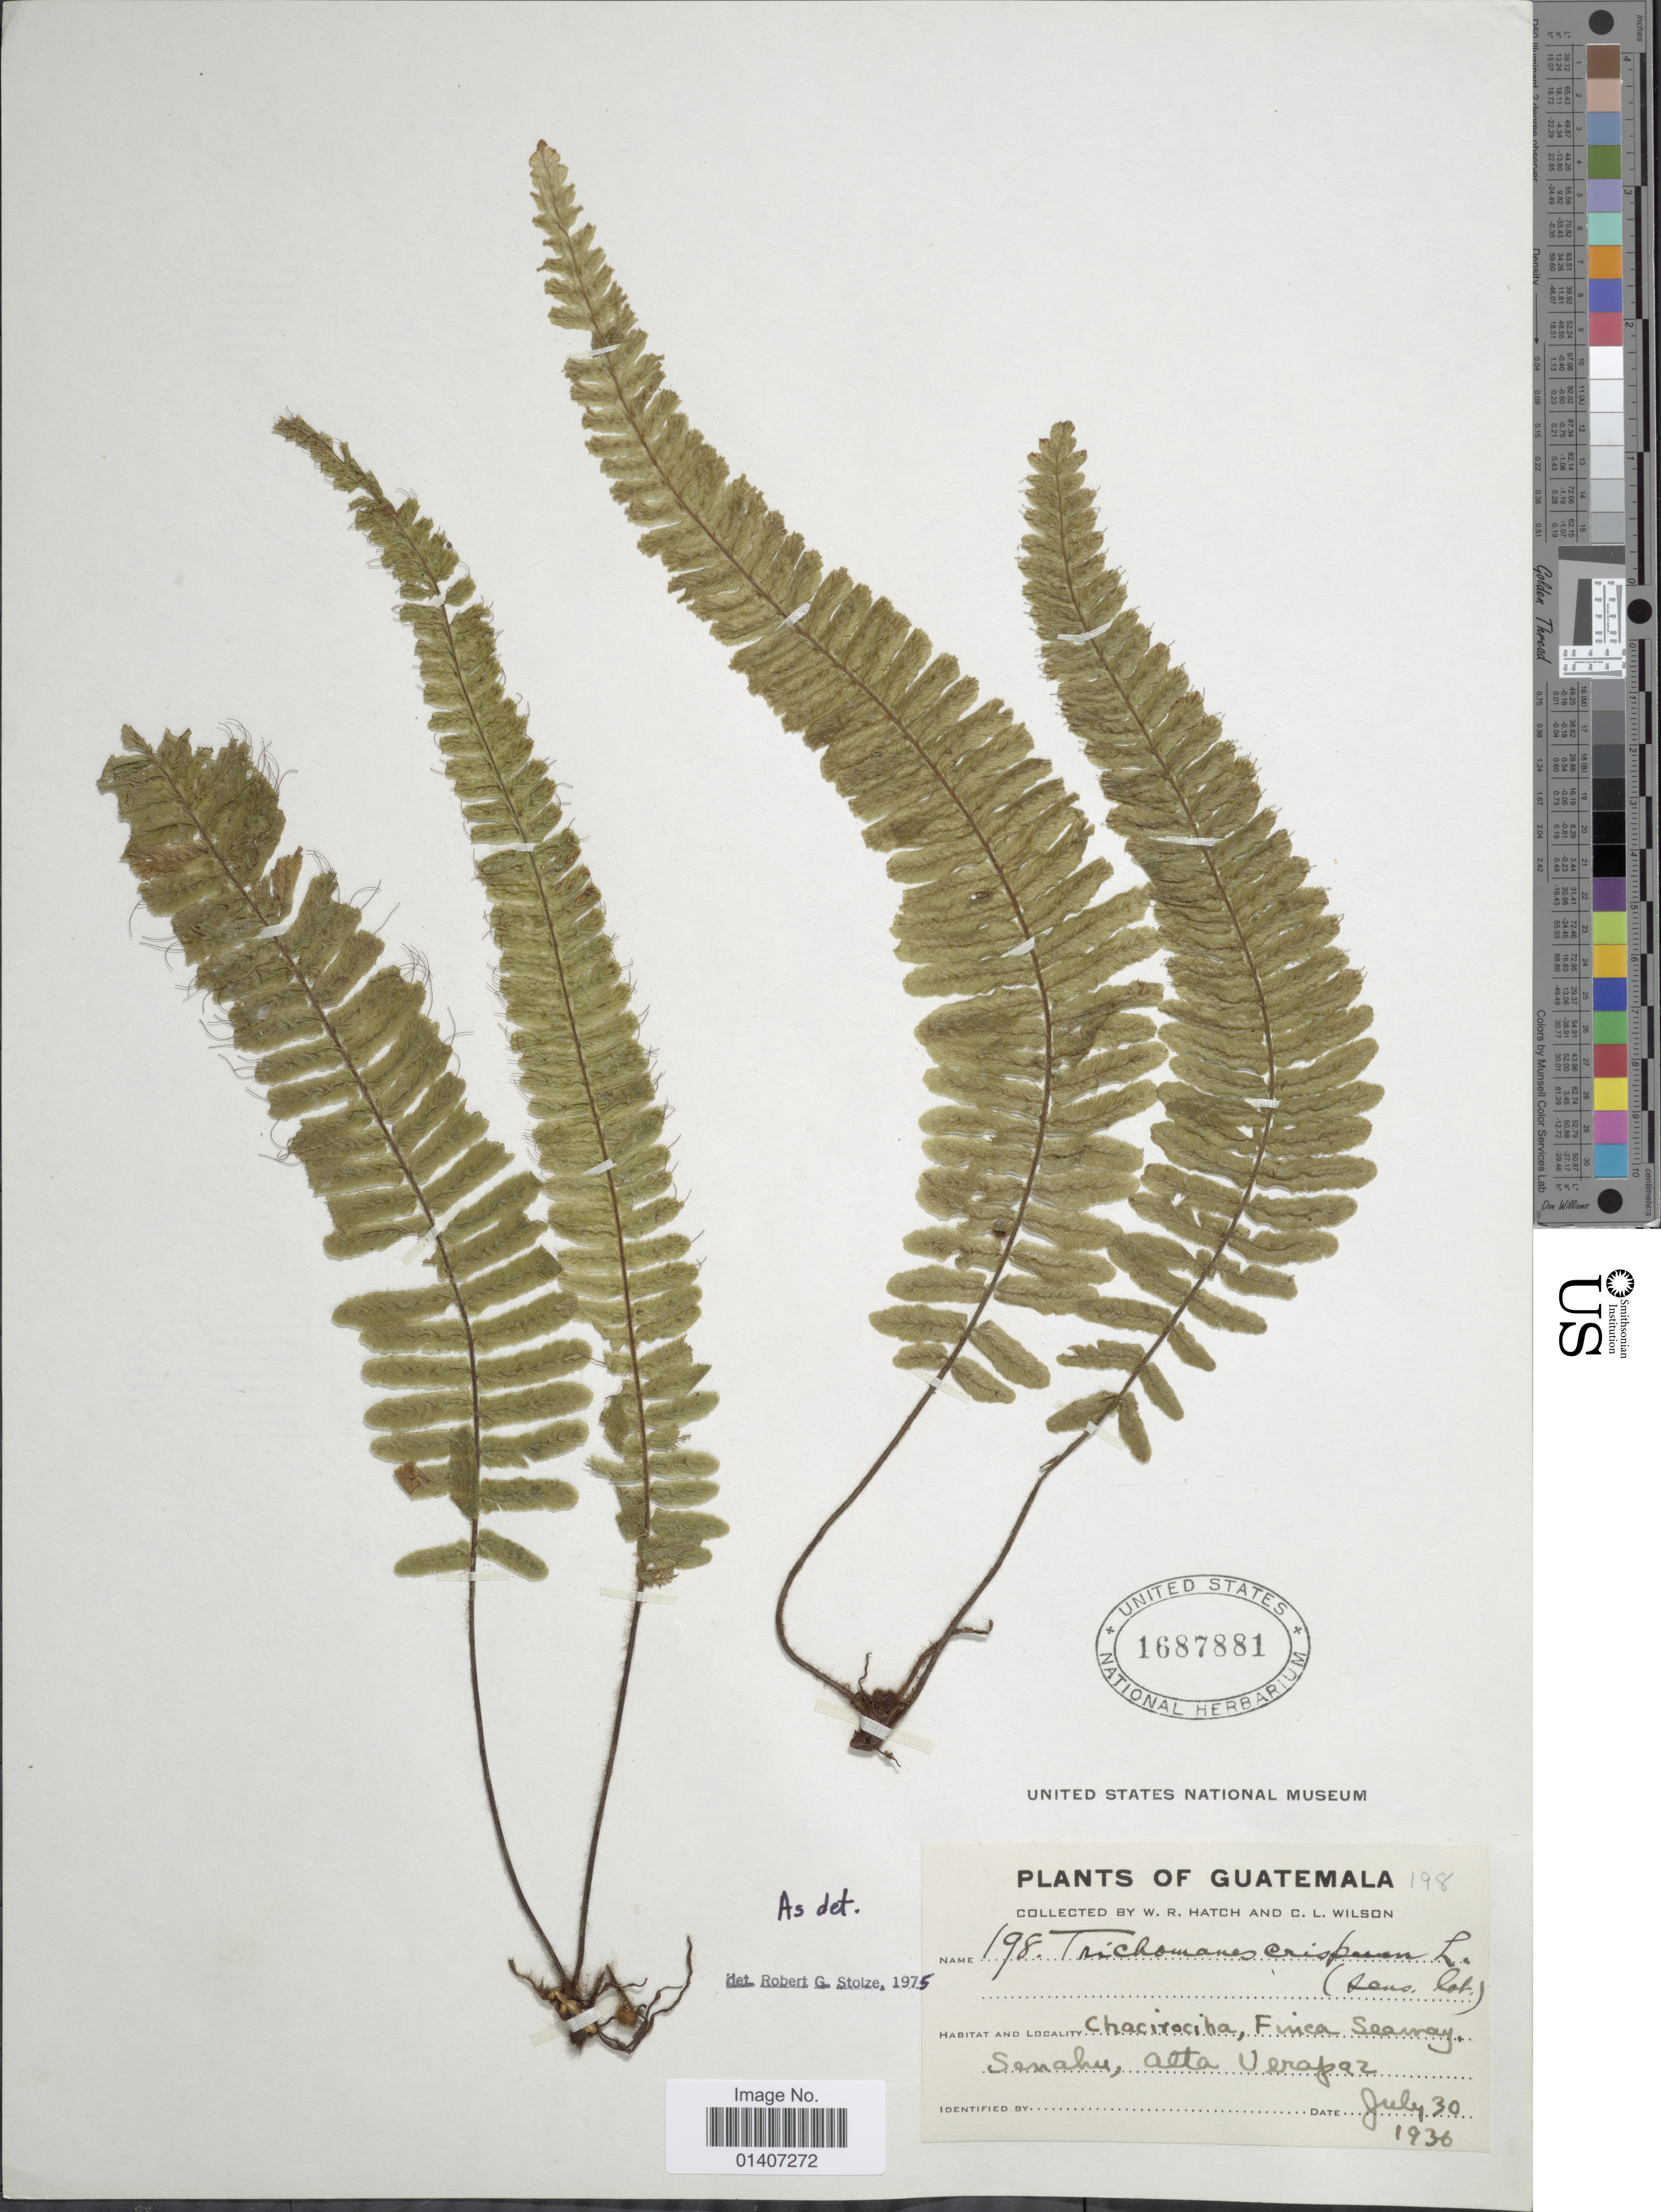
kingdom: Plantae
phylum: Tracheophyta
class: Polypodiopsida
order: Hymenophyllales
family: Hymenophyllaceae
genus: Trichomanes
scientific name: Trichomanes crispum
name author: L.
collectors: W. Hatch & C. L. Wilson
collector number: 198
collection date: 1936-07-30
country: Guatemala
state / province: Alta Verapaz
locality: Chacirociha, finca Seaway, Senahu, Alta Verapaz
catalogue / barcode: US 1687881